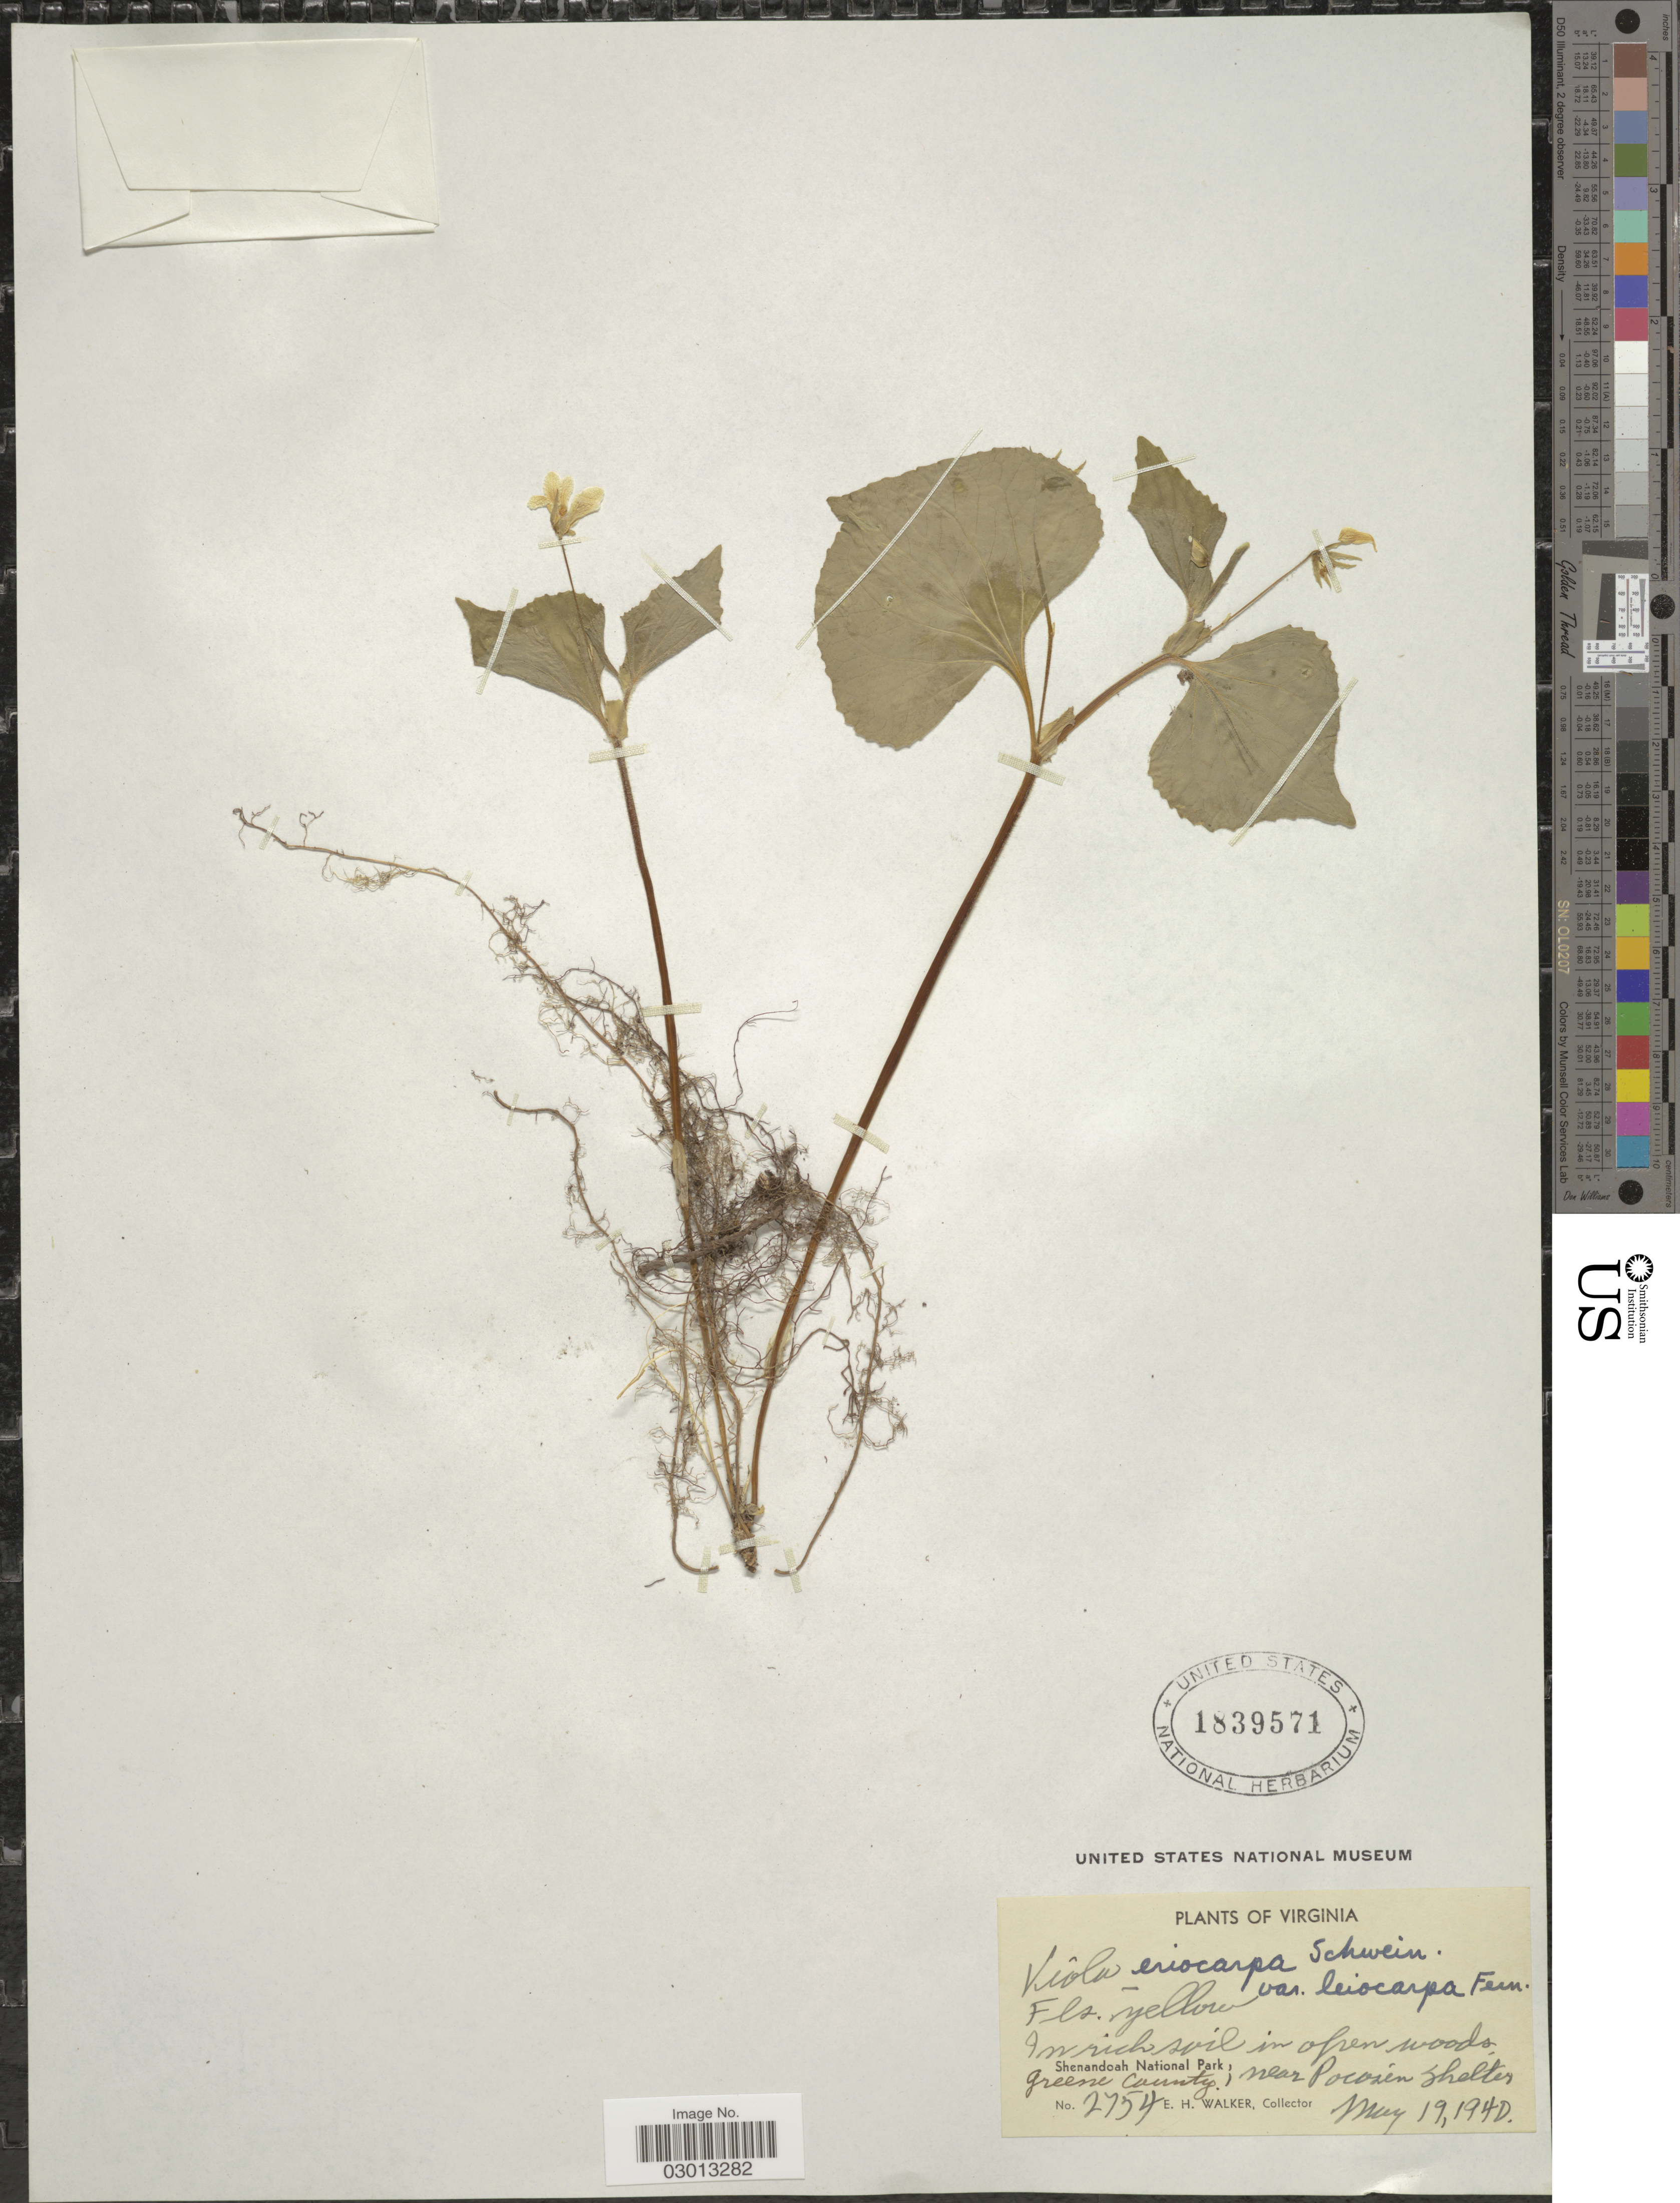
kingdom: Plantae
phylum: Tracheophyta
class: Magnoliopsida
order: Malpighiales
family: Violaceae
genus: Viola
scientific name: Viola pensylvanica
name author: Michx.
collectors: E. H. Walker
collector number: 2754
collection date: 1940-05-19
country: United States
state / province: Virginia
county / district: Greene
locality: Shenandoah National Park; Near Pocozien Sheter. Greene County.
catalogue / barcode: US 1839571